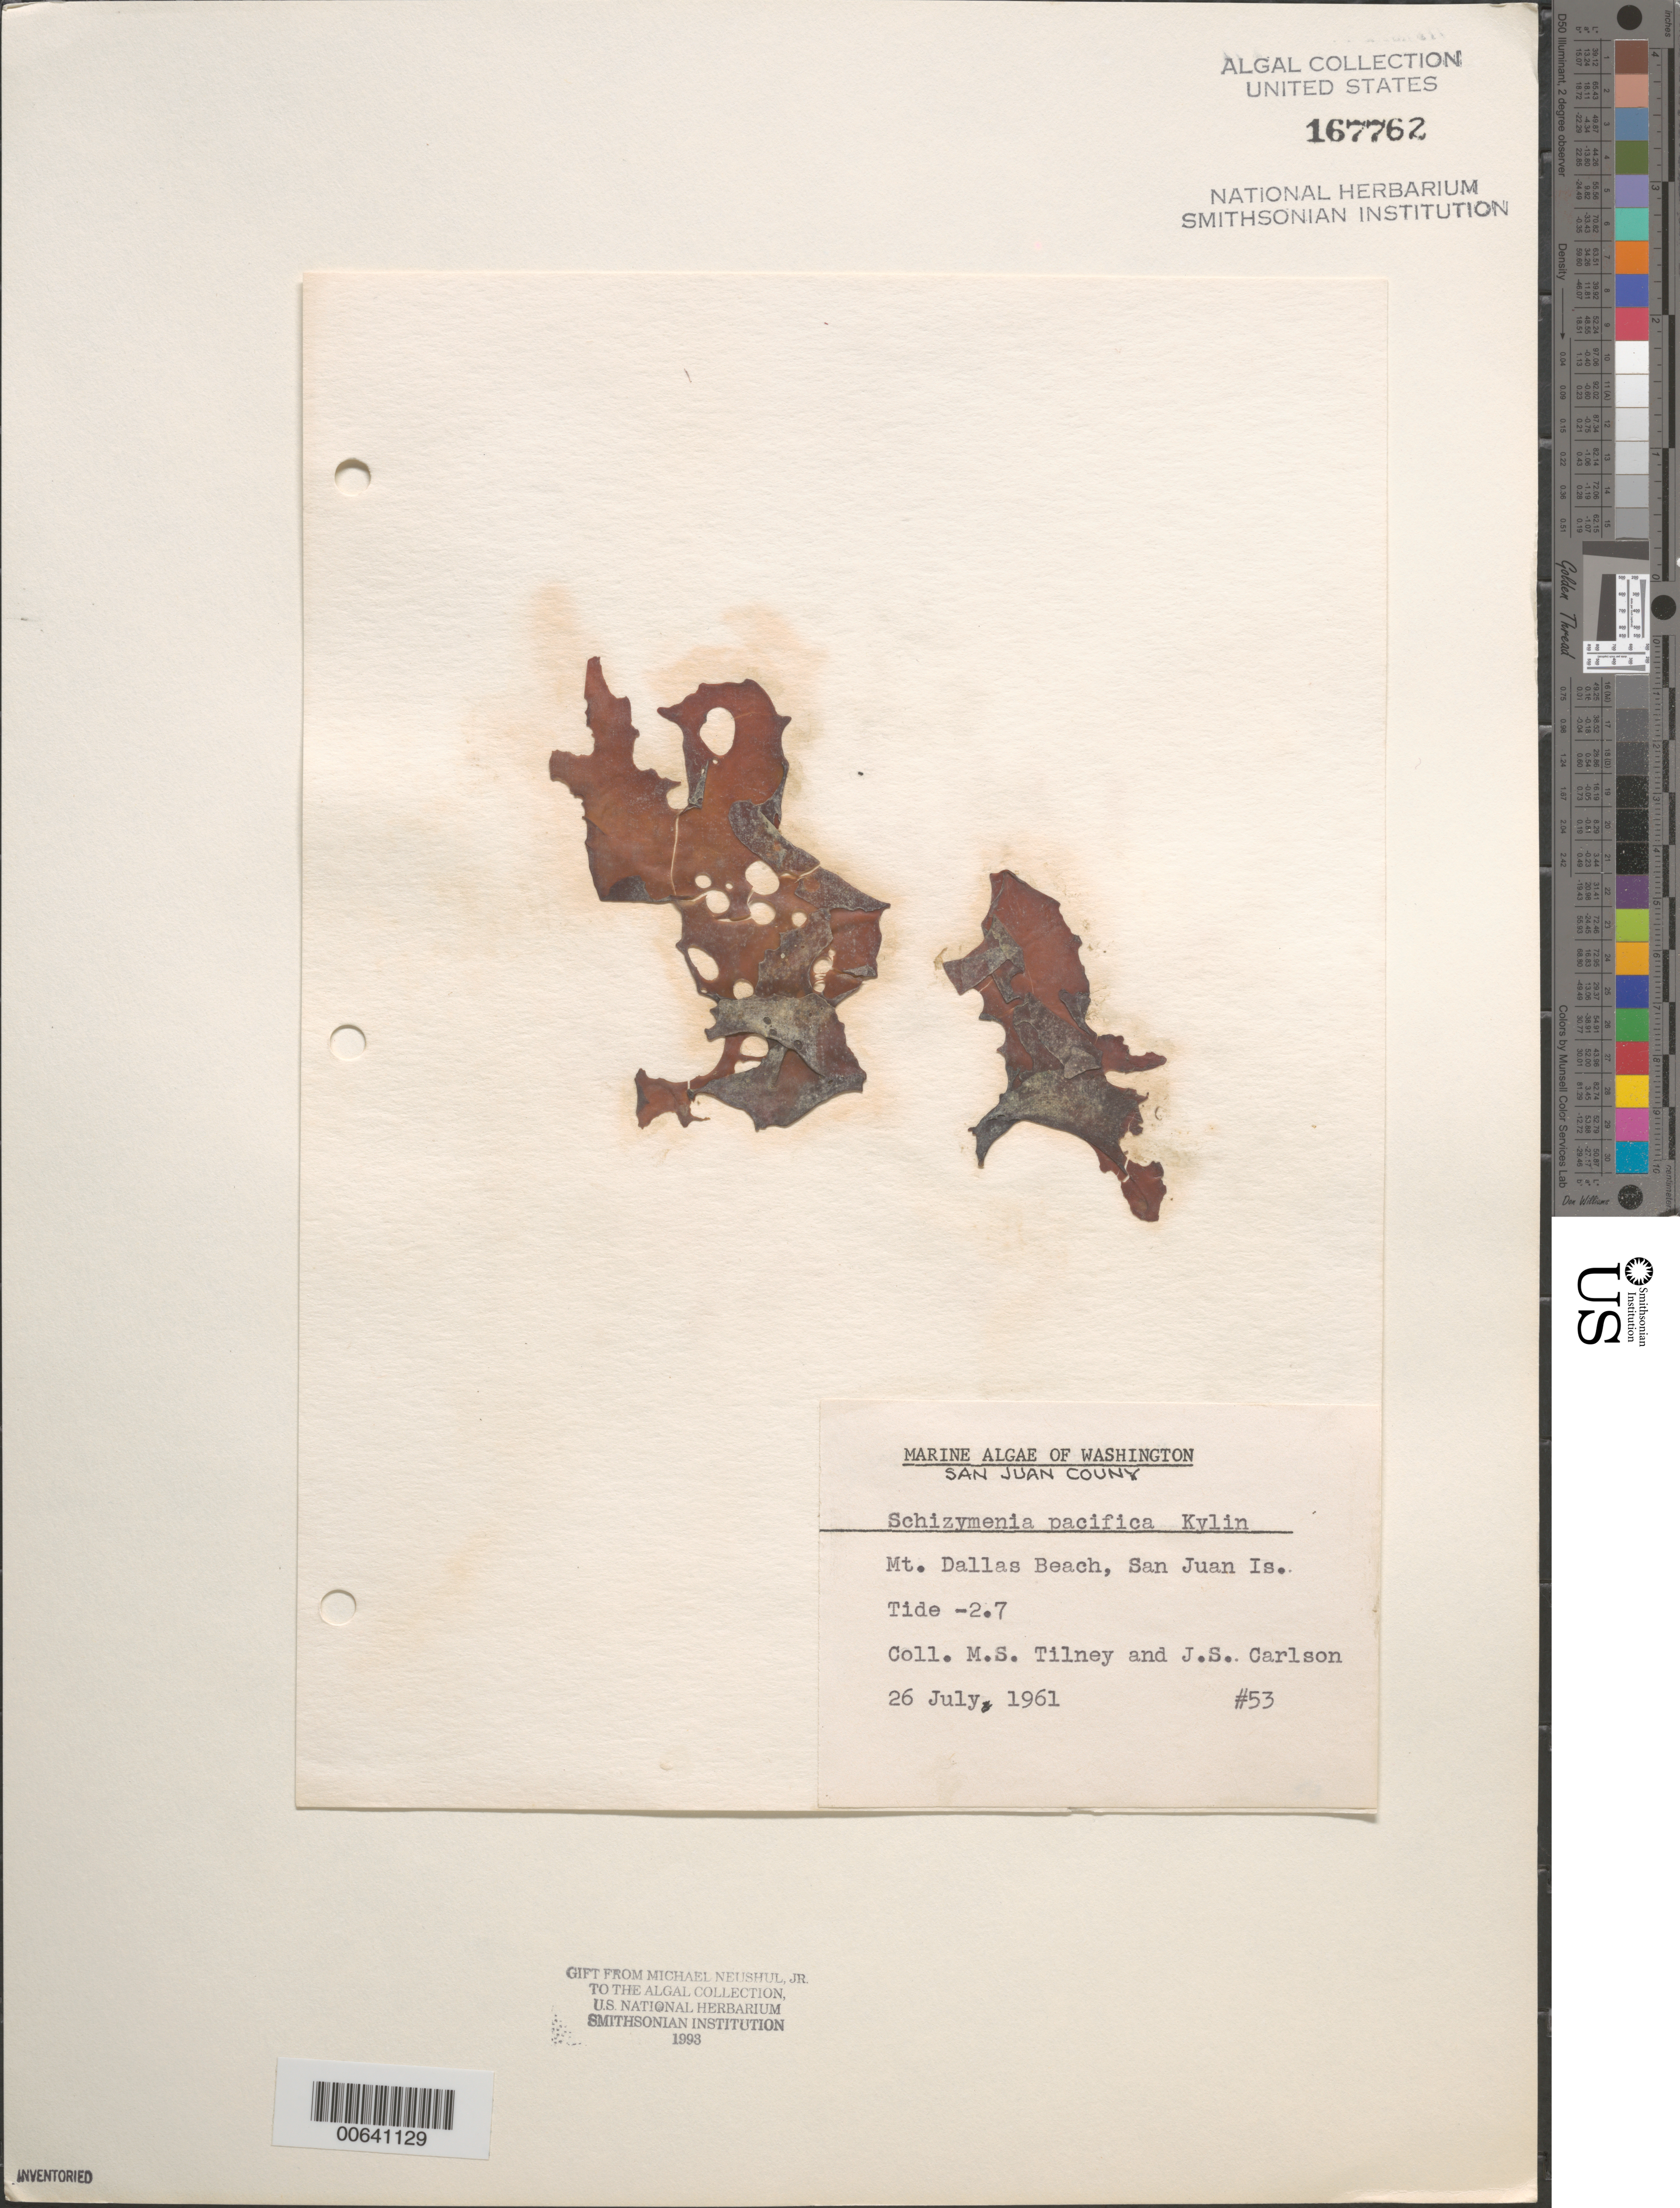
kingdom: Plantae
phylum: Rhodophyta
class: Florideophyceae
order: Nemastomatales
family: Schizymeniaceae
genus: Schizymenia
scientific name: Schizymenia pacifica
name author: (Kylin) Kylin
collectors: M. Tilney & J. Carlson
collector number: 53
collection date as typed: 26 Jul 1961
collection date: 1961-07-26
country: United States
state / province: Washington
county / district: San Juan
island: San Juan Island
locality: Mount Dallas Beach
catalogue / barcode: US 167762